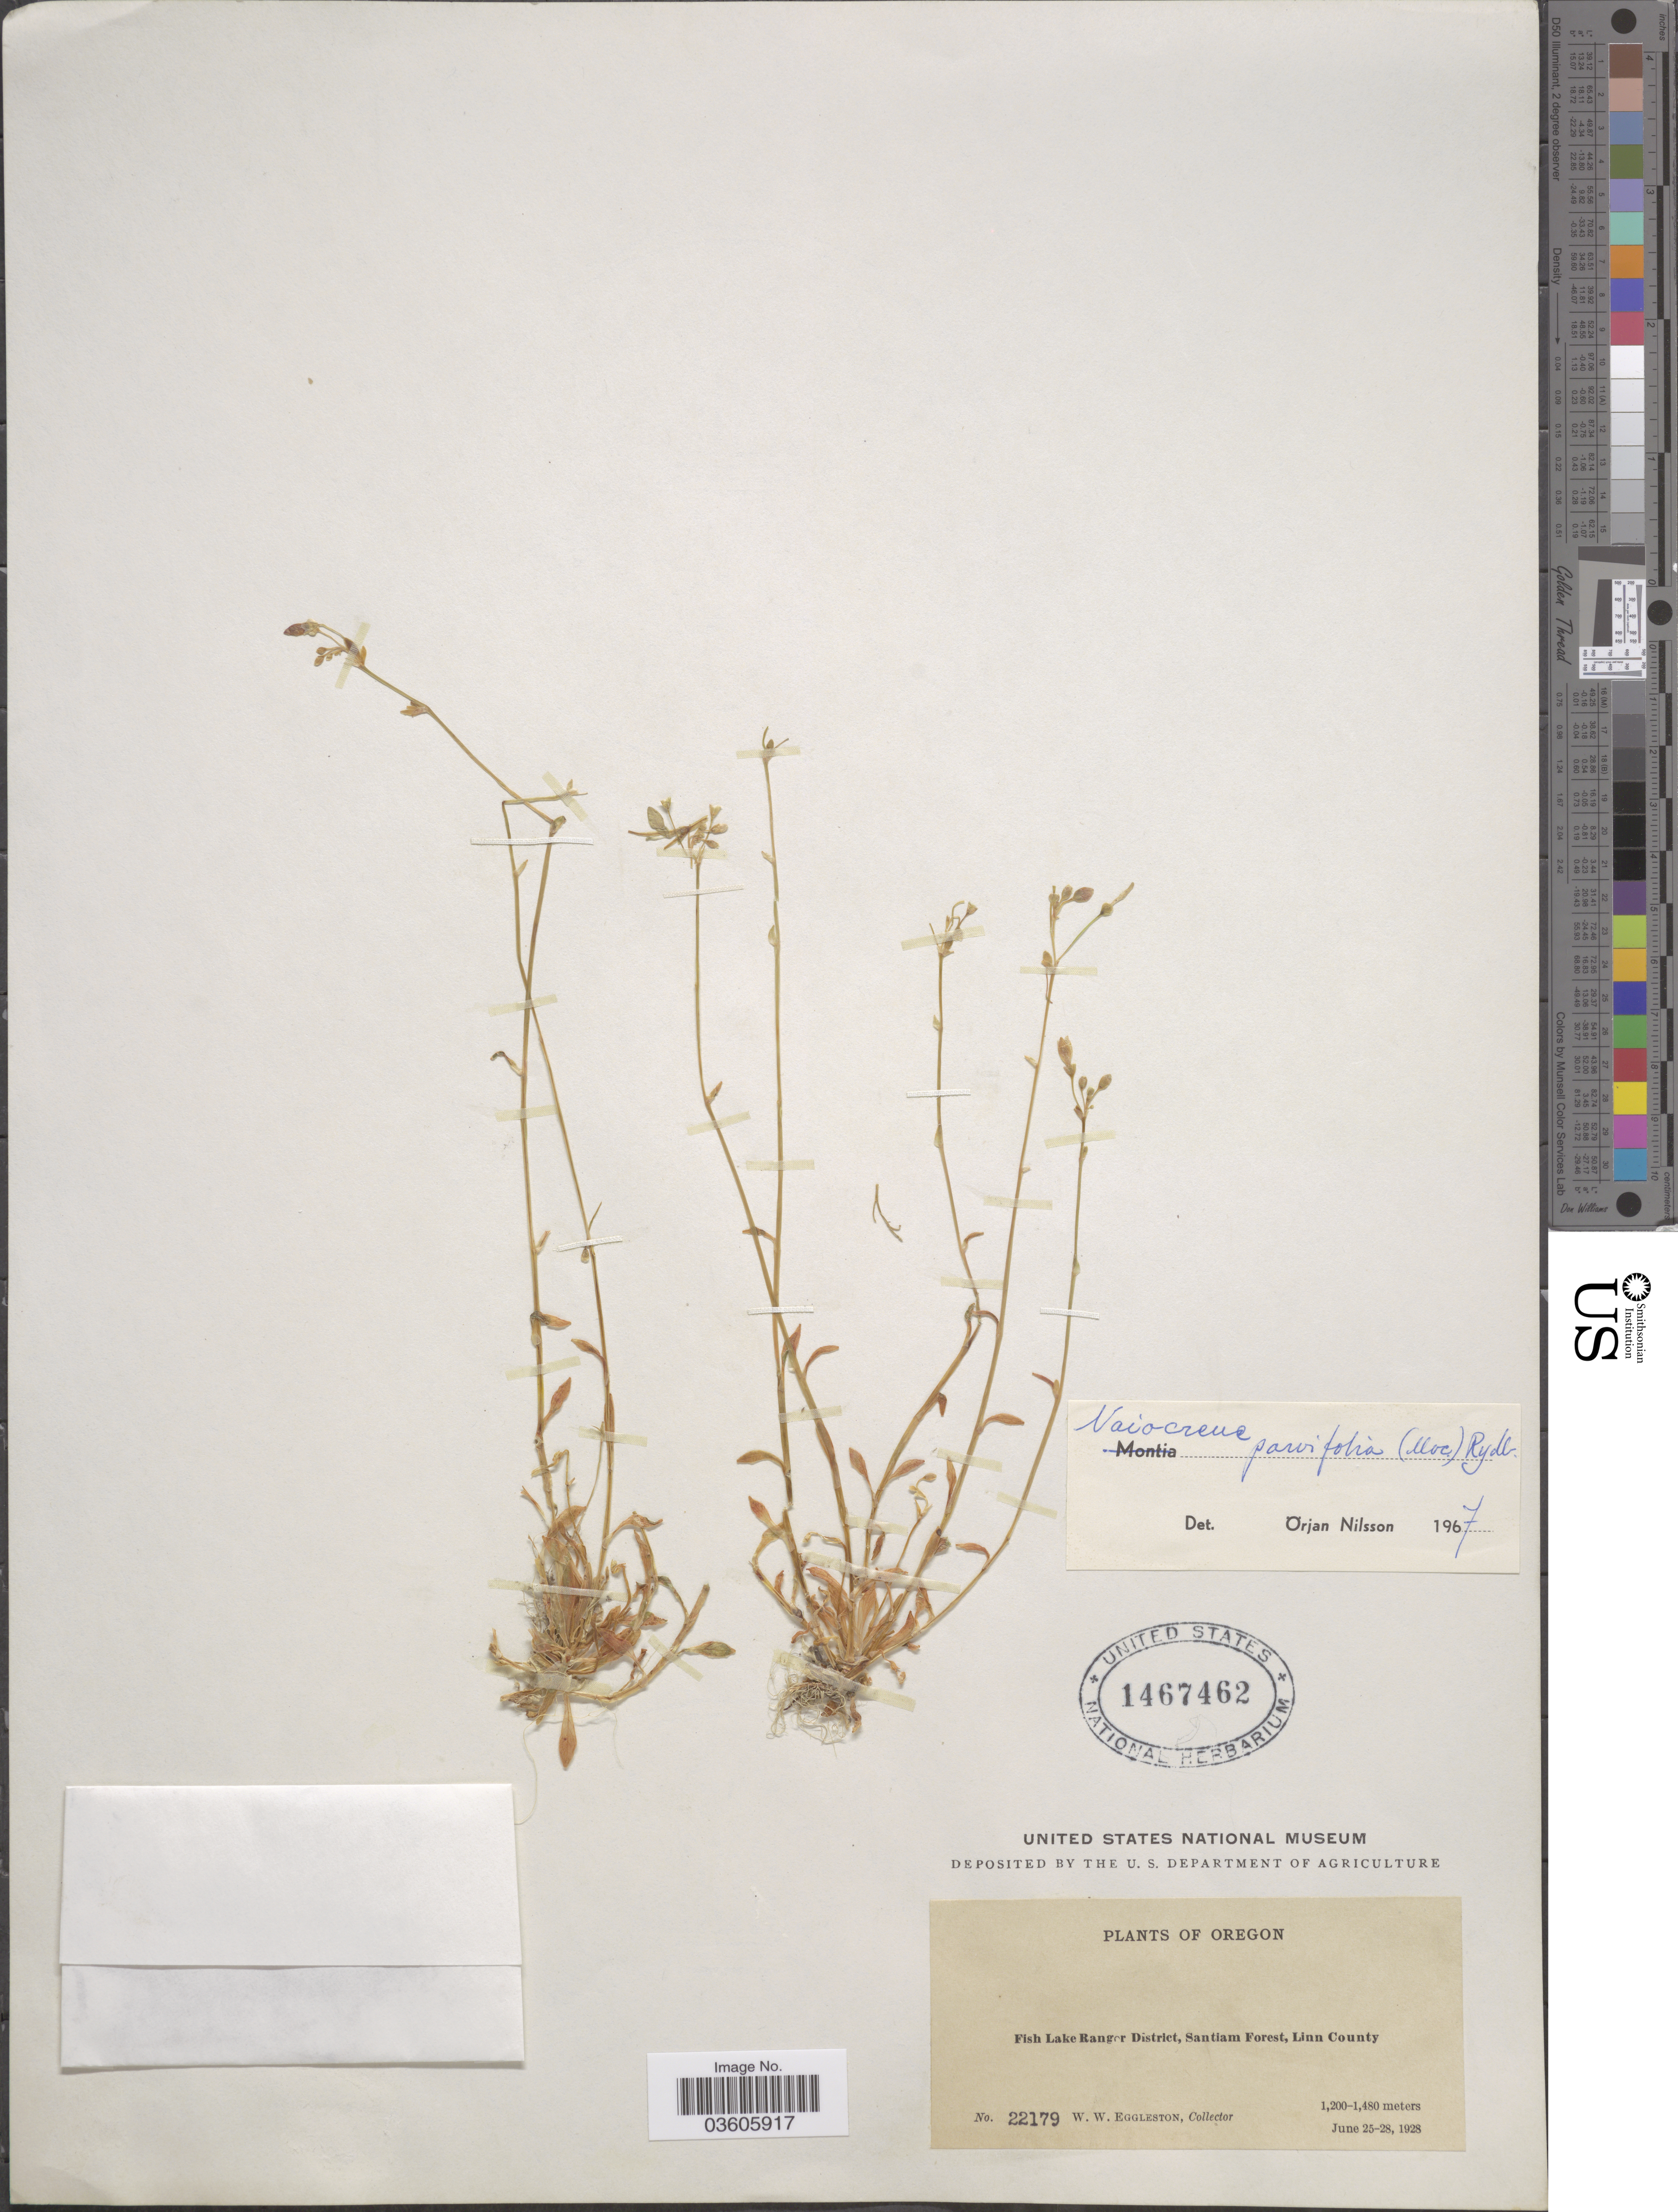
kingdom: Plantae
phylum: Tracheophyta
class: Magnoliopsida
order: Caryophyllales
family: Montiaceae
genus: Montia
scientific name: Montia parvifolia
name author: (Moc. ex DC.) Greene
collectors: W. W. Eggleston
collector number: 22179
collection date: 1928-06-25/1928-06-28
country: United States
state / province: Oregon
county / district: Linn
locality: Fish Lake Ranger District, Santiam Forest, Linn County.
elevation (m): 1200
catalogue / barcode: US 1467462